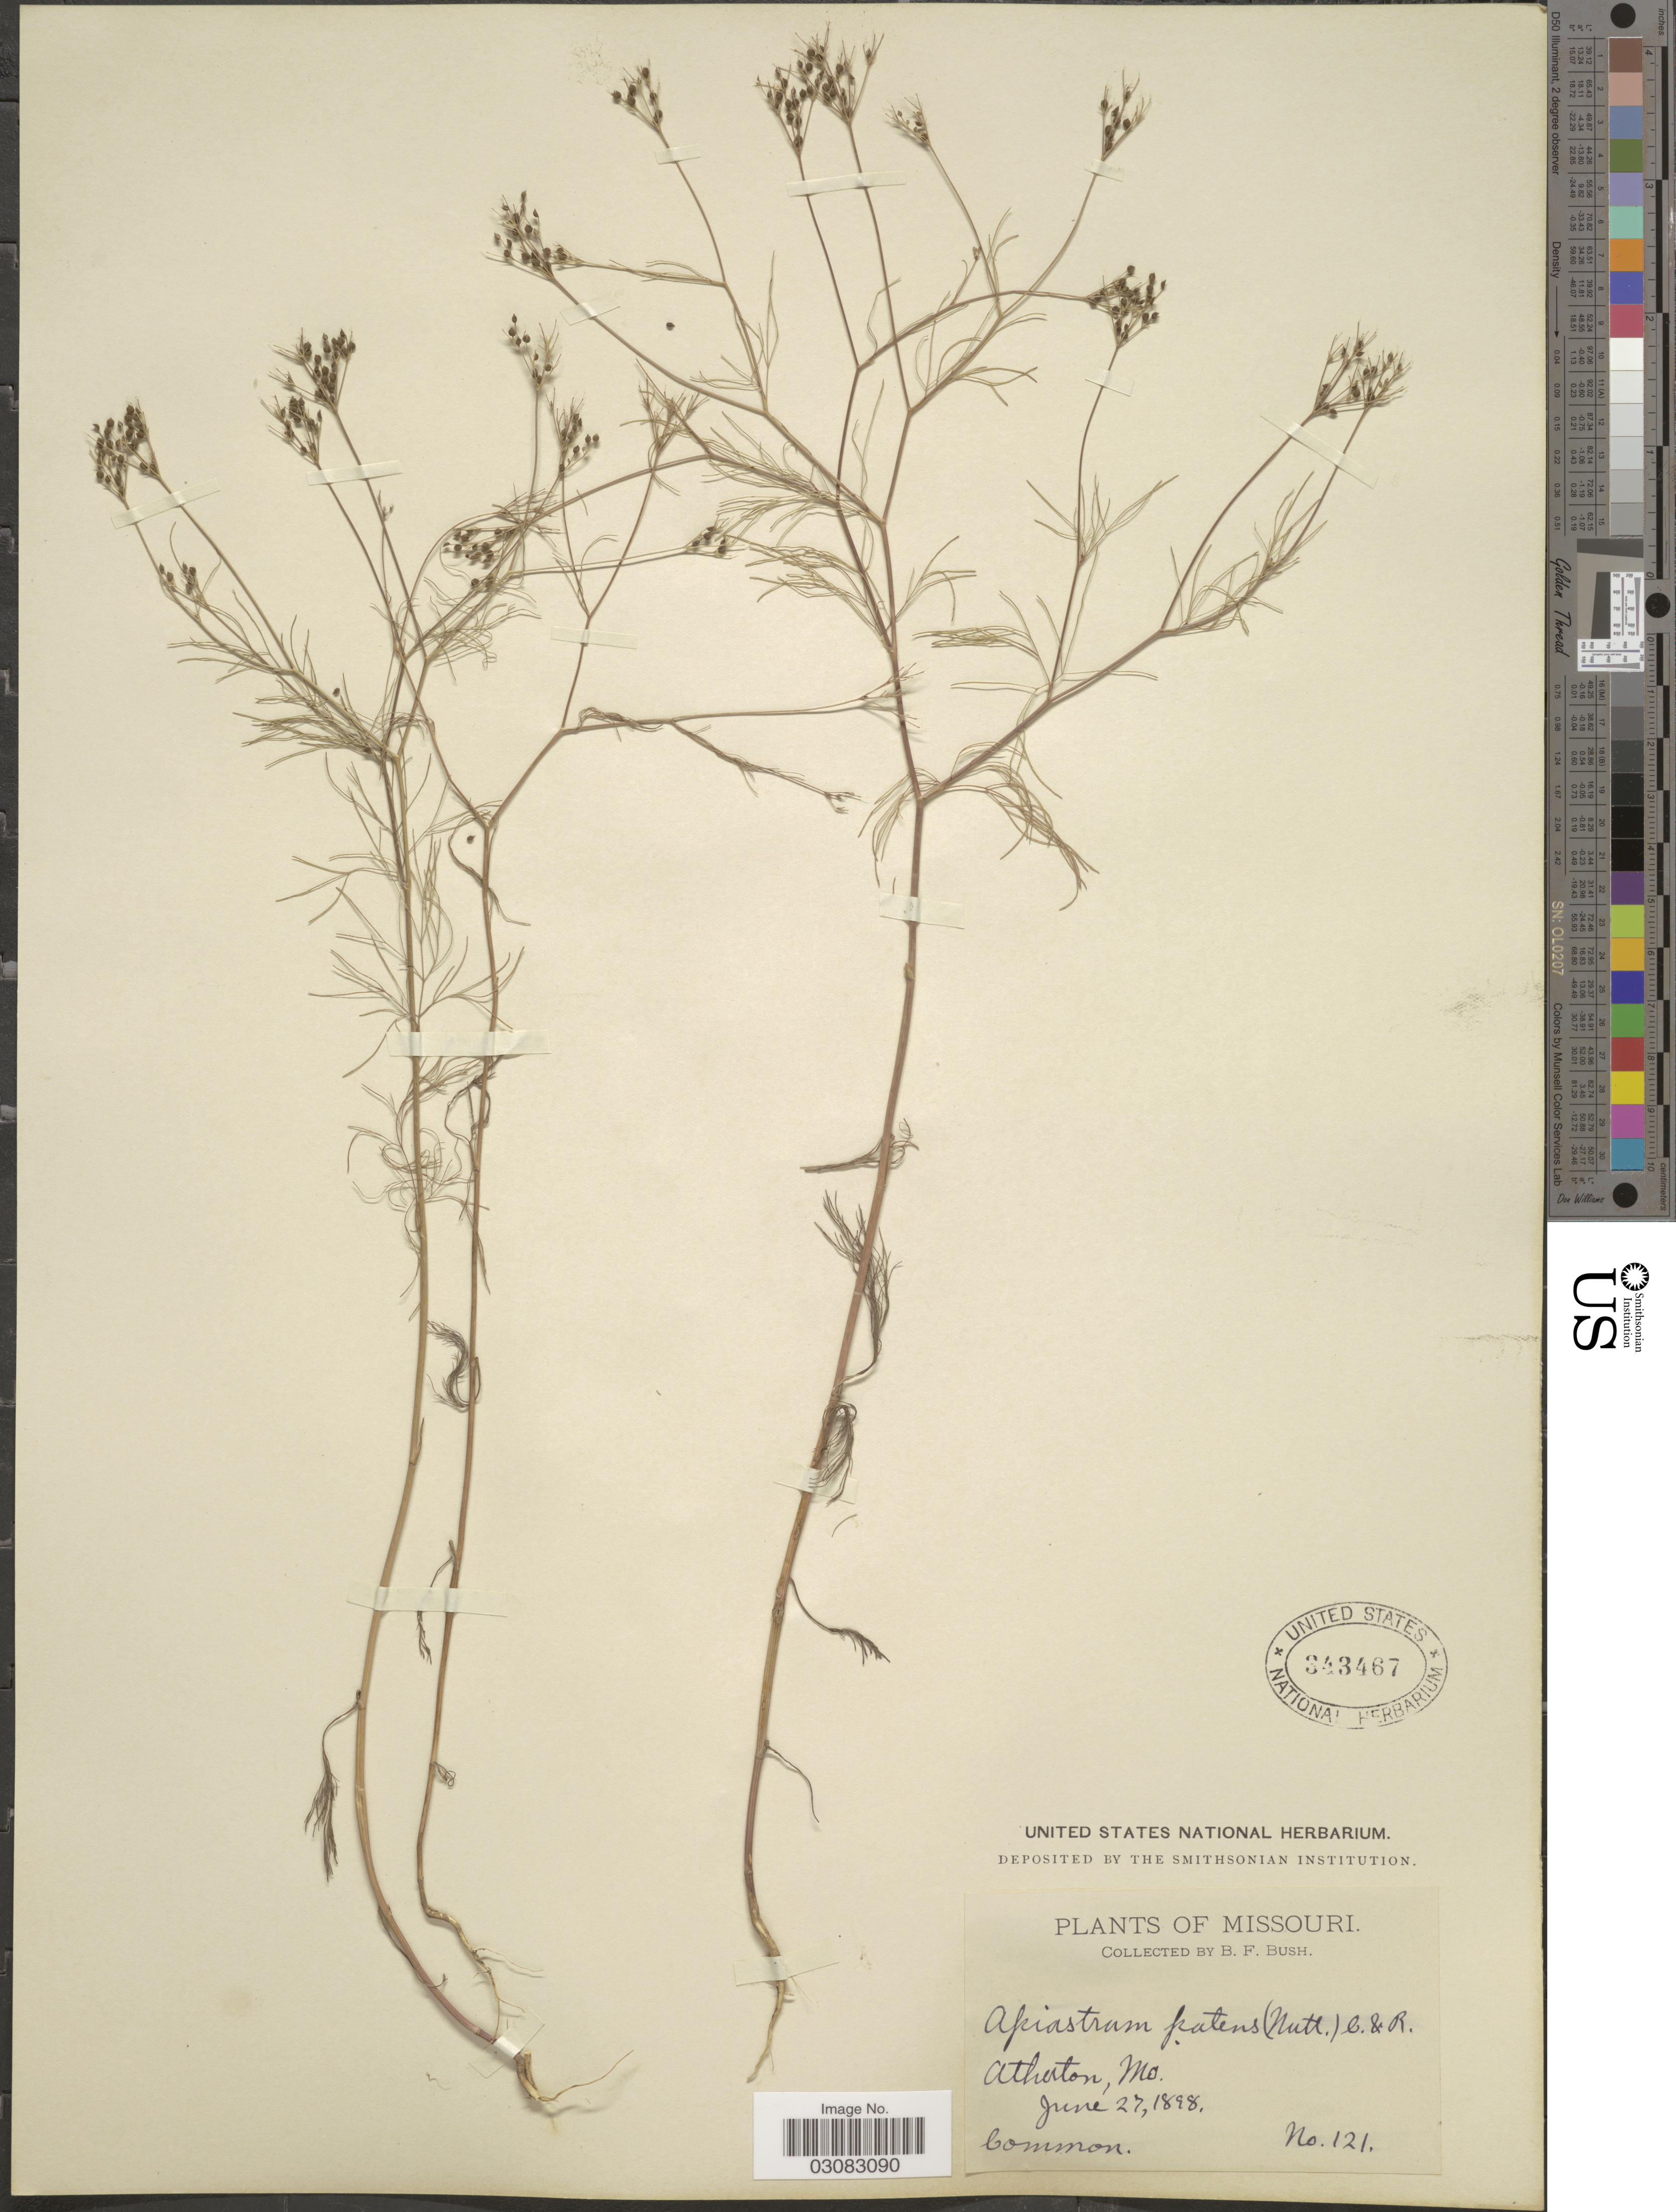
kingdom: Plantae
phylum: Tracheophyta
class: Magnoliopsida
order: Apiales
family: Apiaceae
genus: Spermolepis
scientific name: Spermolepis patens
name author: (Nutt. ex DC.) B.L. Rob.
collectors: B. F. Bush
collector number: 121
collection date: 1898-06-27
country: United States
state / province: Missouri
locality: Atherton, Mo.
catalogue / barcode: US 343467